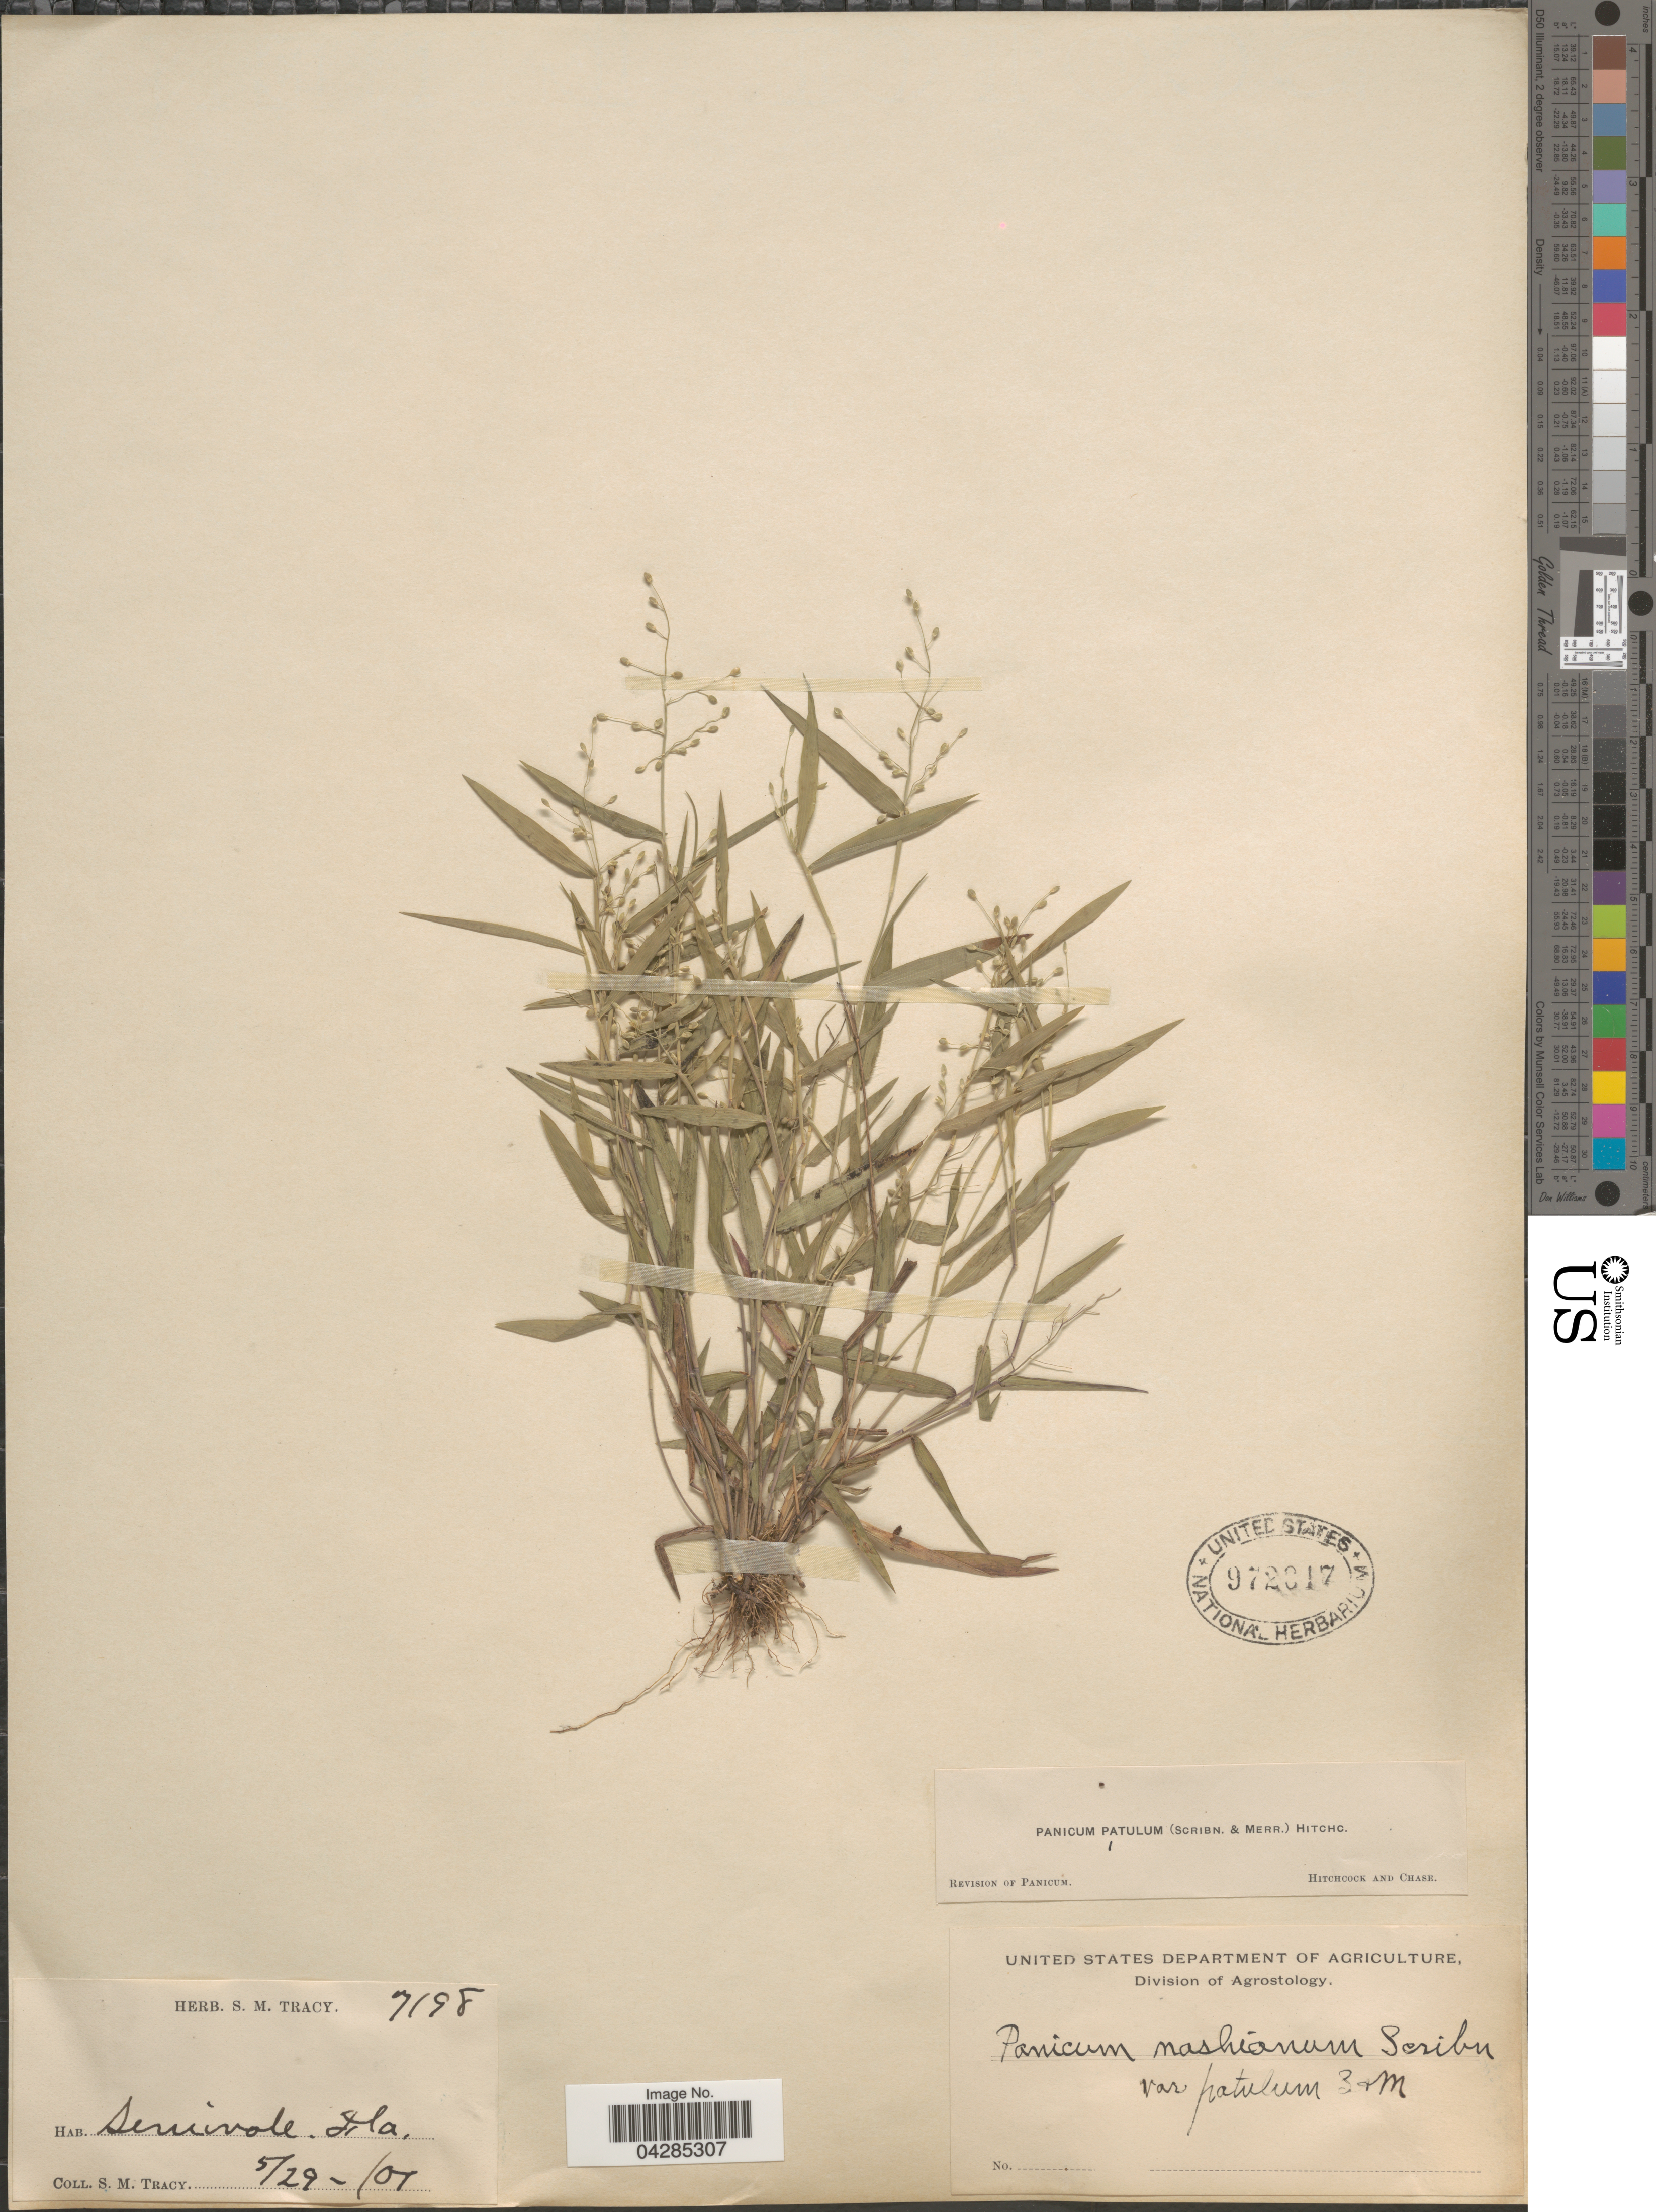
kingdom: Plantae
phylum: Tracheophyta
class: Liliopsida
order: Poales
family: Poaceae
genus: Dichanthelium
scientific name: Dichanthelium portoricense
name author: (Desv. ex Ham.) B.F. Hansen & Wunderlin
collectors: S. M. Tracy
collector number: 7198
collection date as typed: Transcribed d/m/y: 29/5/1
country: United States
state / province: Florida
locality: Seminole.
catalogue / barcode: US 972017